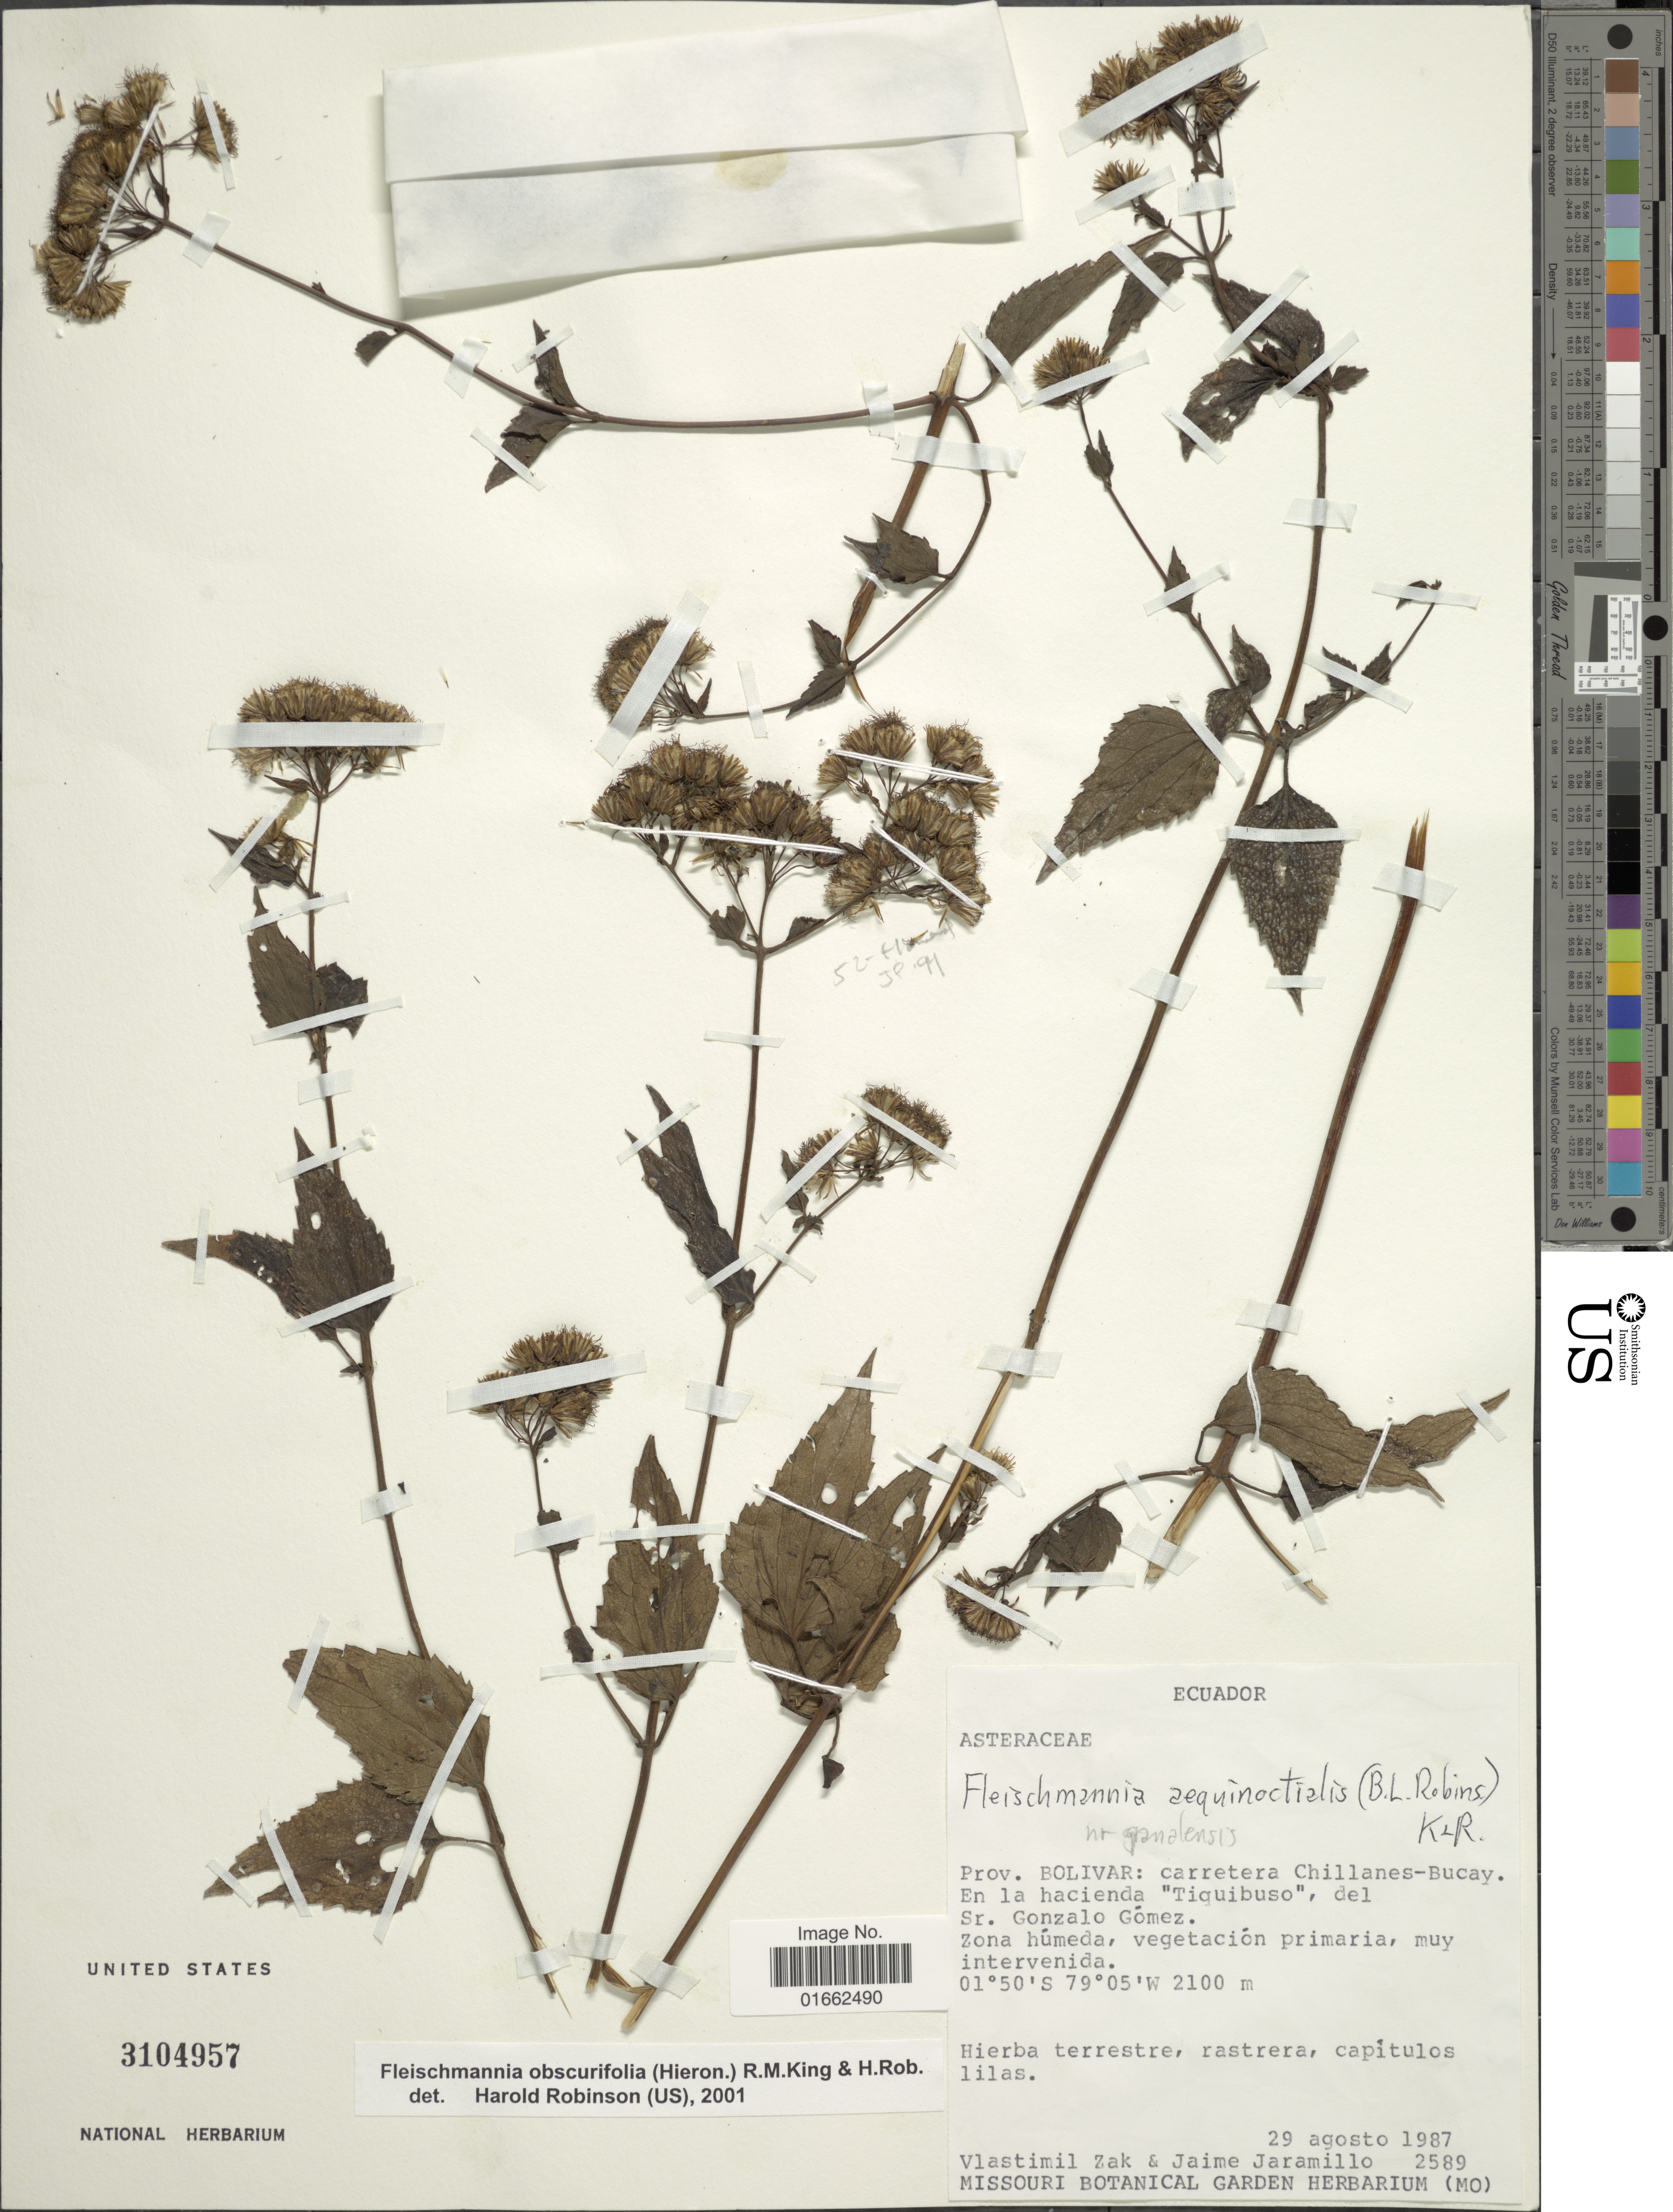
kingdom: Plantae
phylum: Tracheophyta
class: Magnoliopsida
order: Asterales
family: Asteraceae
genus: Fleischmannia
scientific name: Fleischmannia obscurifolia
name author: (Hieron.) R.M. King & H. Rob.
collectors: V. Zak & J. Jaramillo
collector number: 2589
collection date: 1987-08-29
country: Ecuador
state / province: Bolívar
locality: Prov. Bolivar: carretera Chillanes-Bucay. En la hacienda "Tiquibuso", del Sr. Gonzalo Gómez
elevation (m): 2100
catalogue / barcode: US 3104957